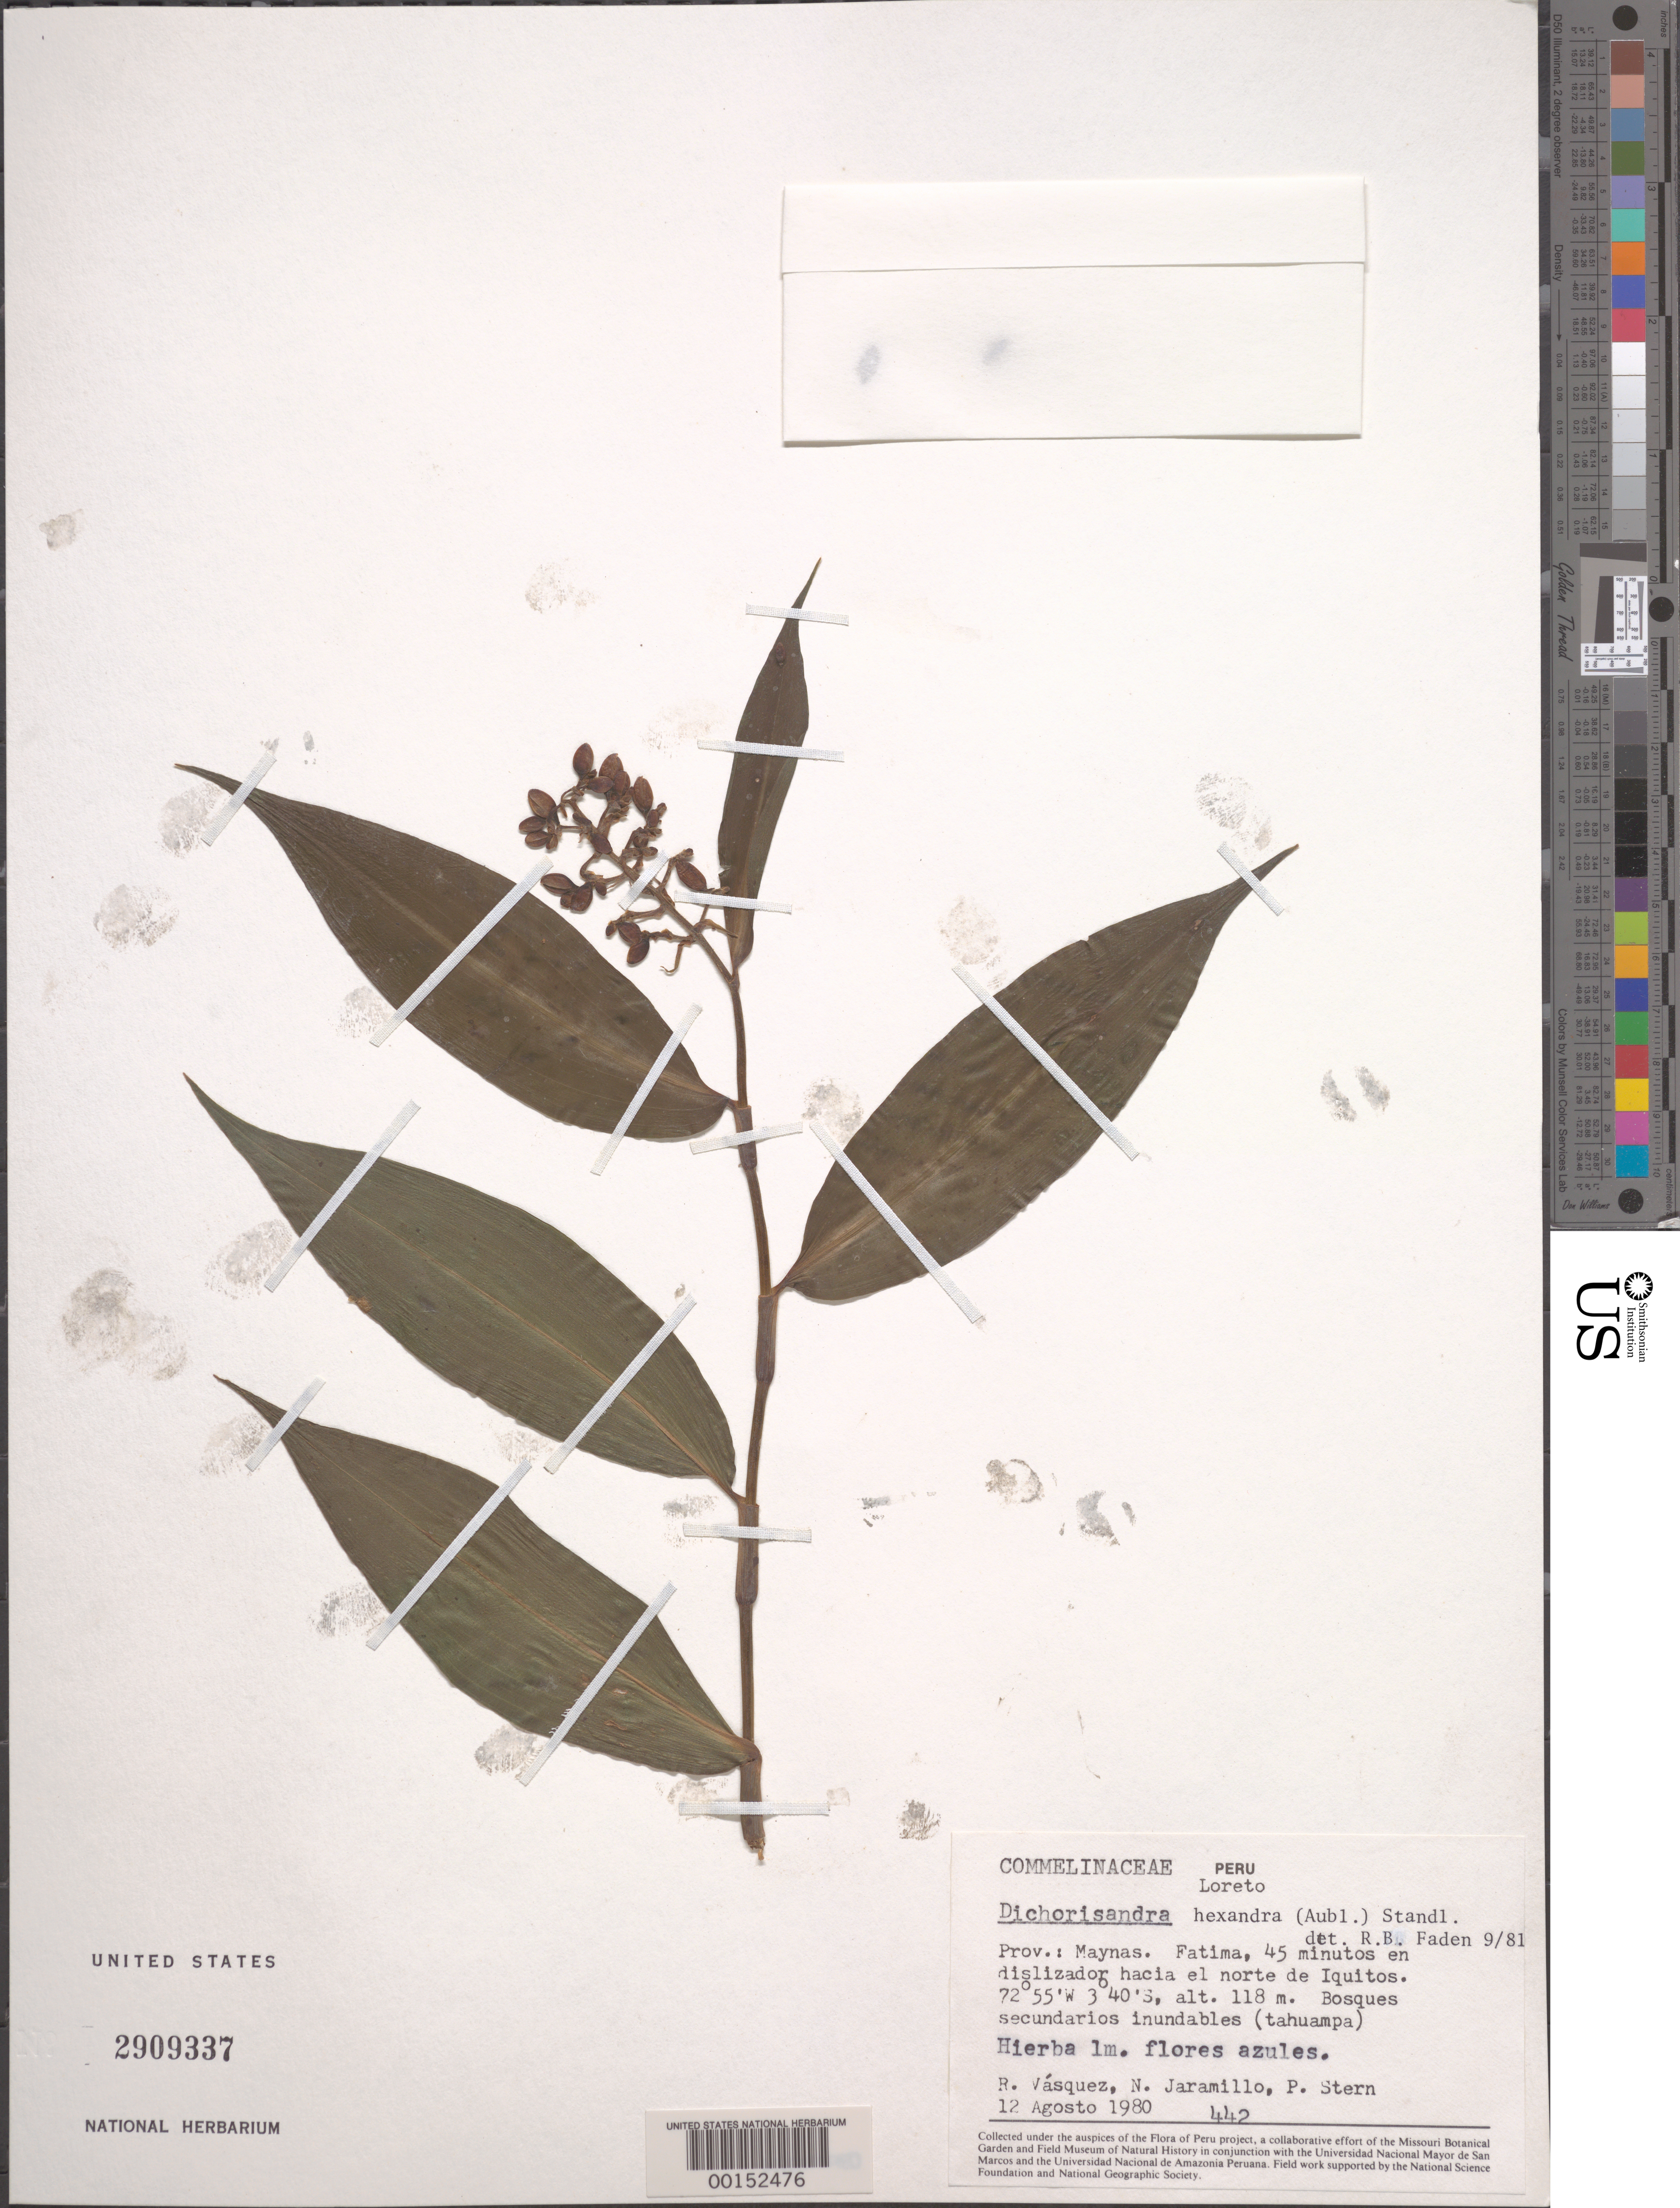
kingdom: Plantae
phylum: Tracheophyta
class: Liliopsida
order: Commelinales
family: Commelinaceae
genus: Dichorisandra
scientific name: Dichorisandra hexandra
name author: (Aubl.) Standl.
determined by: Faden, Robert B., (US), Smithsonian Institution - National Museum of Natural History (UNITED STATES)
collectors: R. Avasquez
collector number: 442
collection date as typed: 12 Aug 1980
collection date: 1980-08-12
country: Peru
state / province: Loreto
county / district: Maynas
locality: Fatima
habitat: Inundated secondary forest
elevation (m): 118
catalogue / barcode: US 2909337